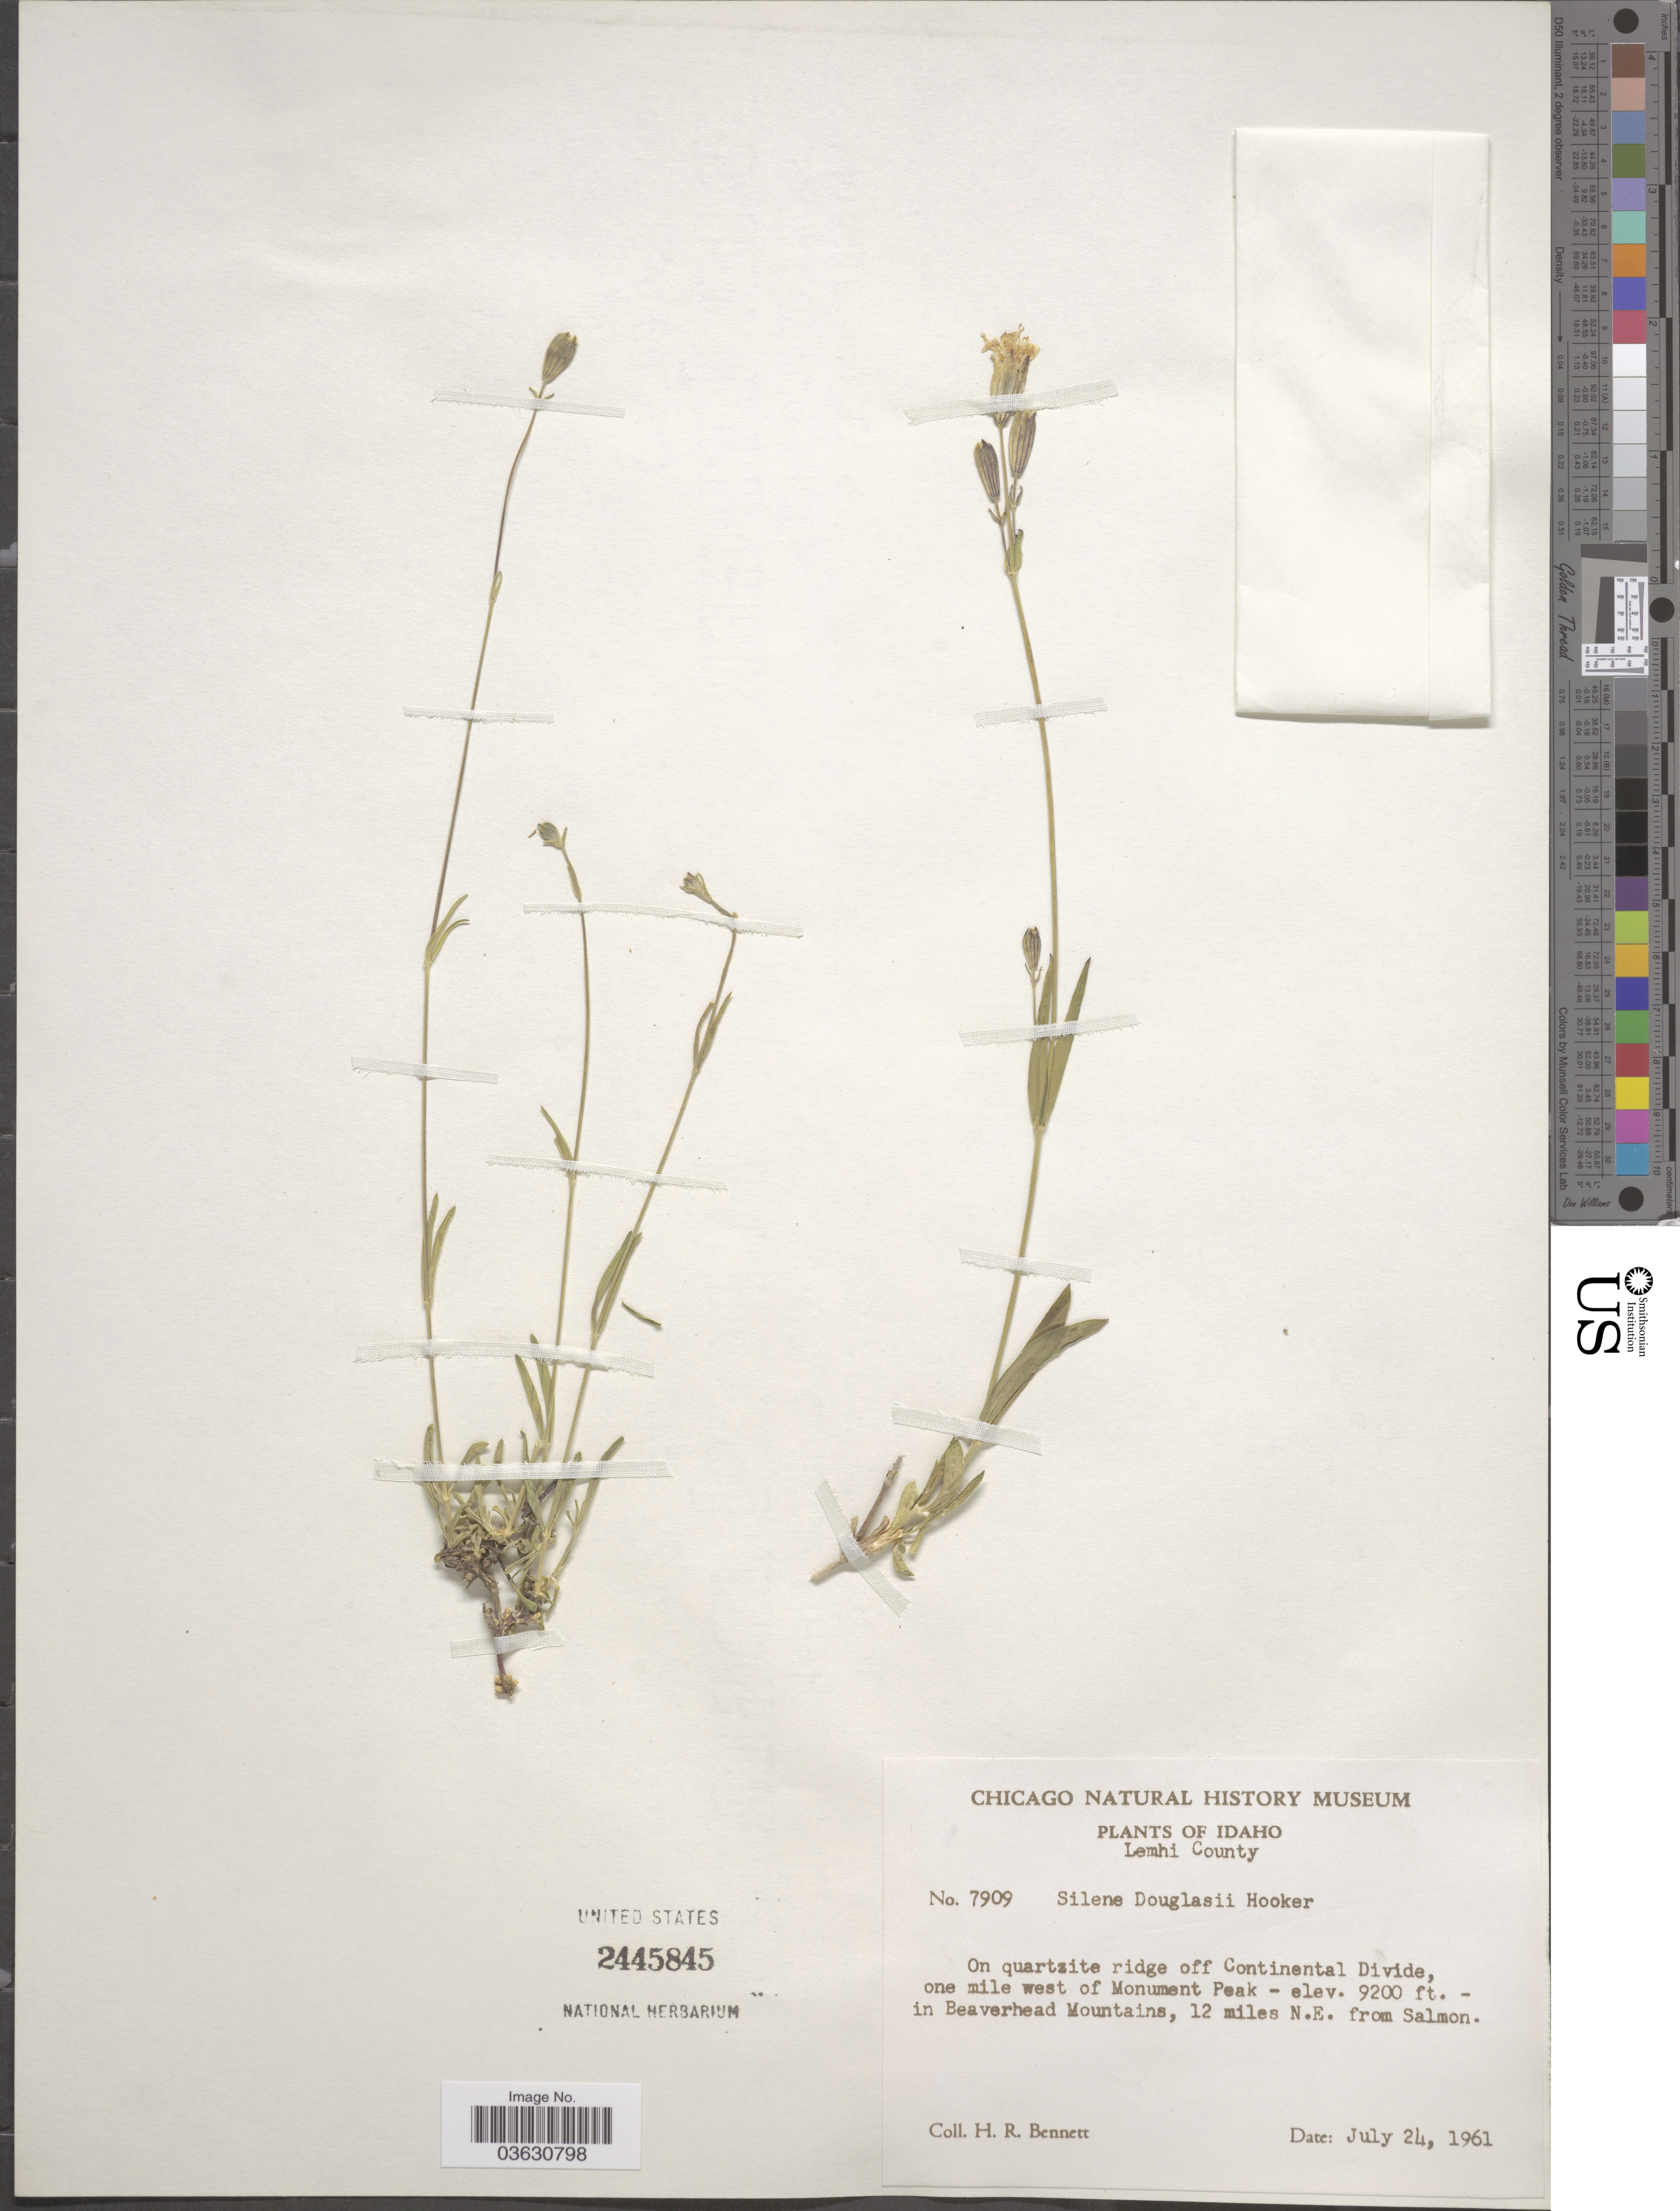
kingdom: Plantae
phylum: Tracheophyta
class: Magnoliopsida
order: Caryophyllales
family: Caryophyllaceae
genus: Silene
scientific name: Silene douglasii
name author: Hook.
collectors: H. R. Bennett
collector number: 7909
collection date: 1961-07-24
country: United States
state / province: Idaho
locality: Lemhi County. On quartzite ridge off Continental Divide, one mile west of Monument Peak - in Beaverhead Mountains, 12 miles N.E. from Salmon.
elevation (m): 2804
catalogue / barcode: US 2445845